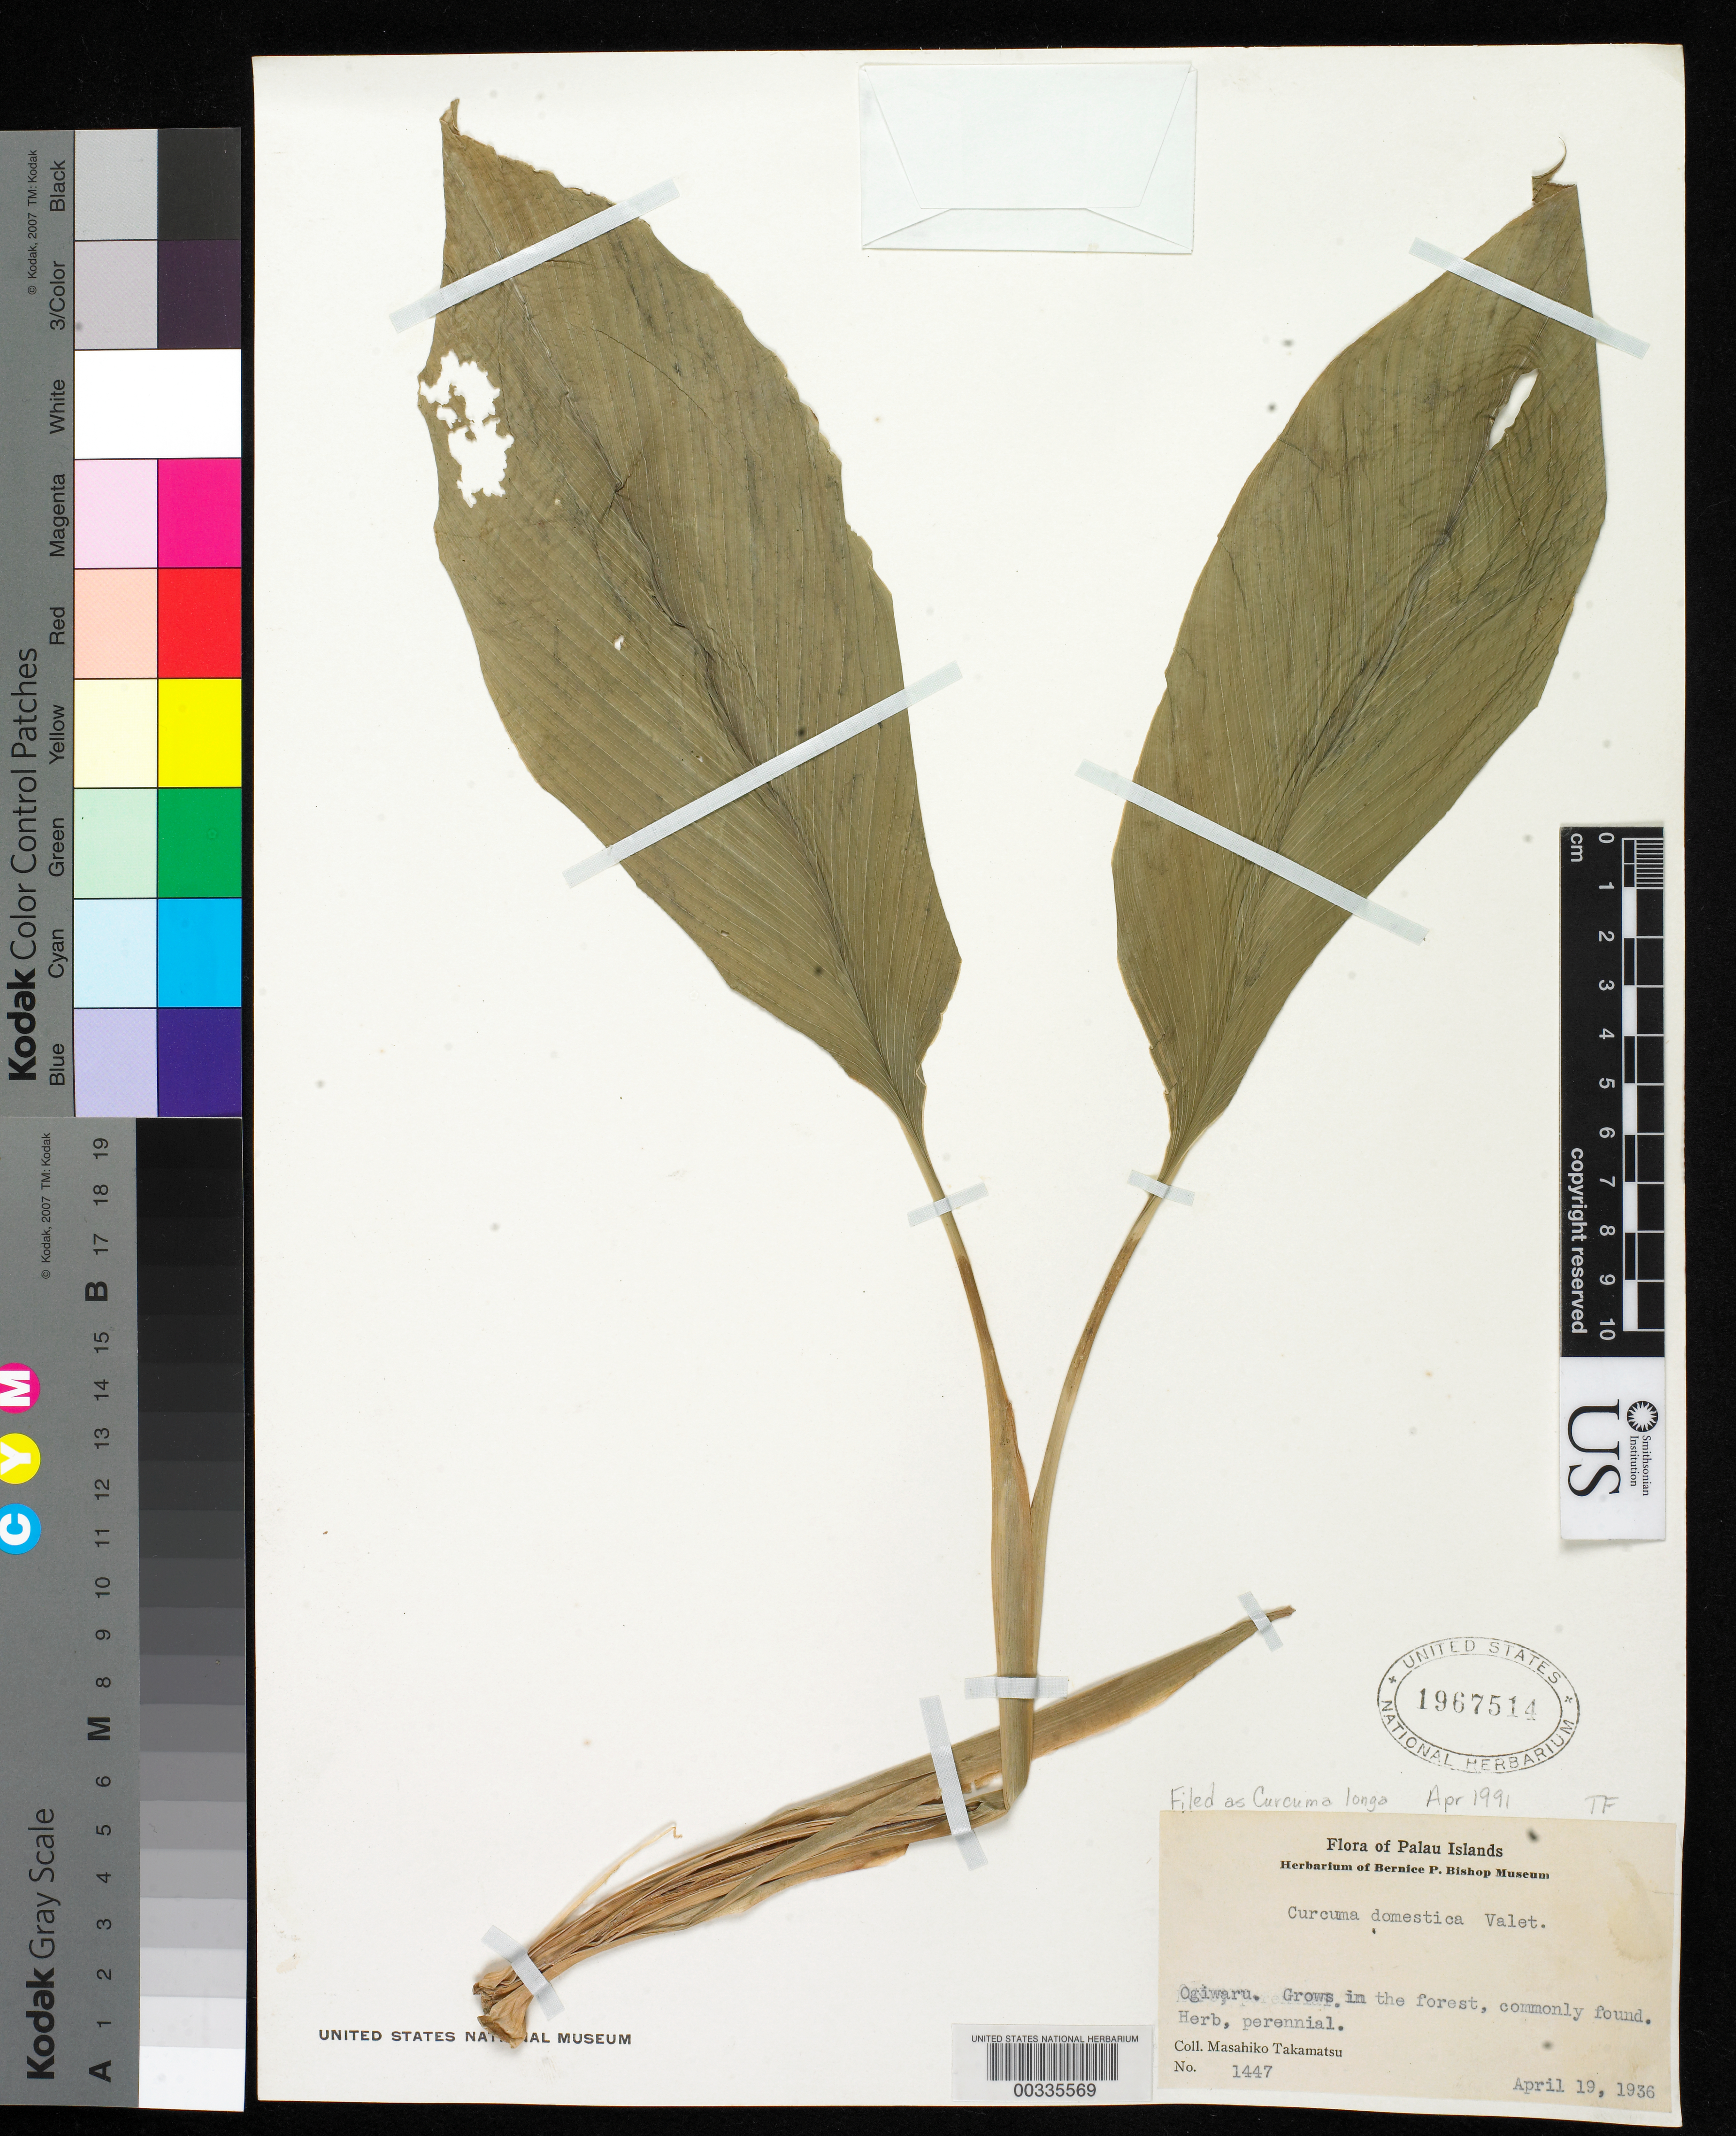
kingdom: Plantae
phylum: Tracheophyta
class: Liliopsida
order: Zingiberales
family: Zingiberaceae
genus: Curcuma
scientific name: Curcuma longa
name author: L.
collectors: M. Takamatsu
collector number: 1447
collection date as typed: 19 Apr 1936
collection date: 1936-04-19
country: Palau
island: Babeldaob [Babelthuap]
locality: Ogiwaru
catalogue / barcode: US 1967514